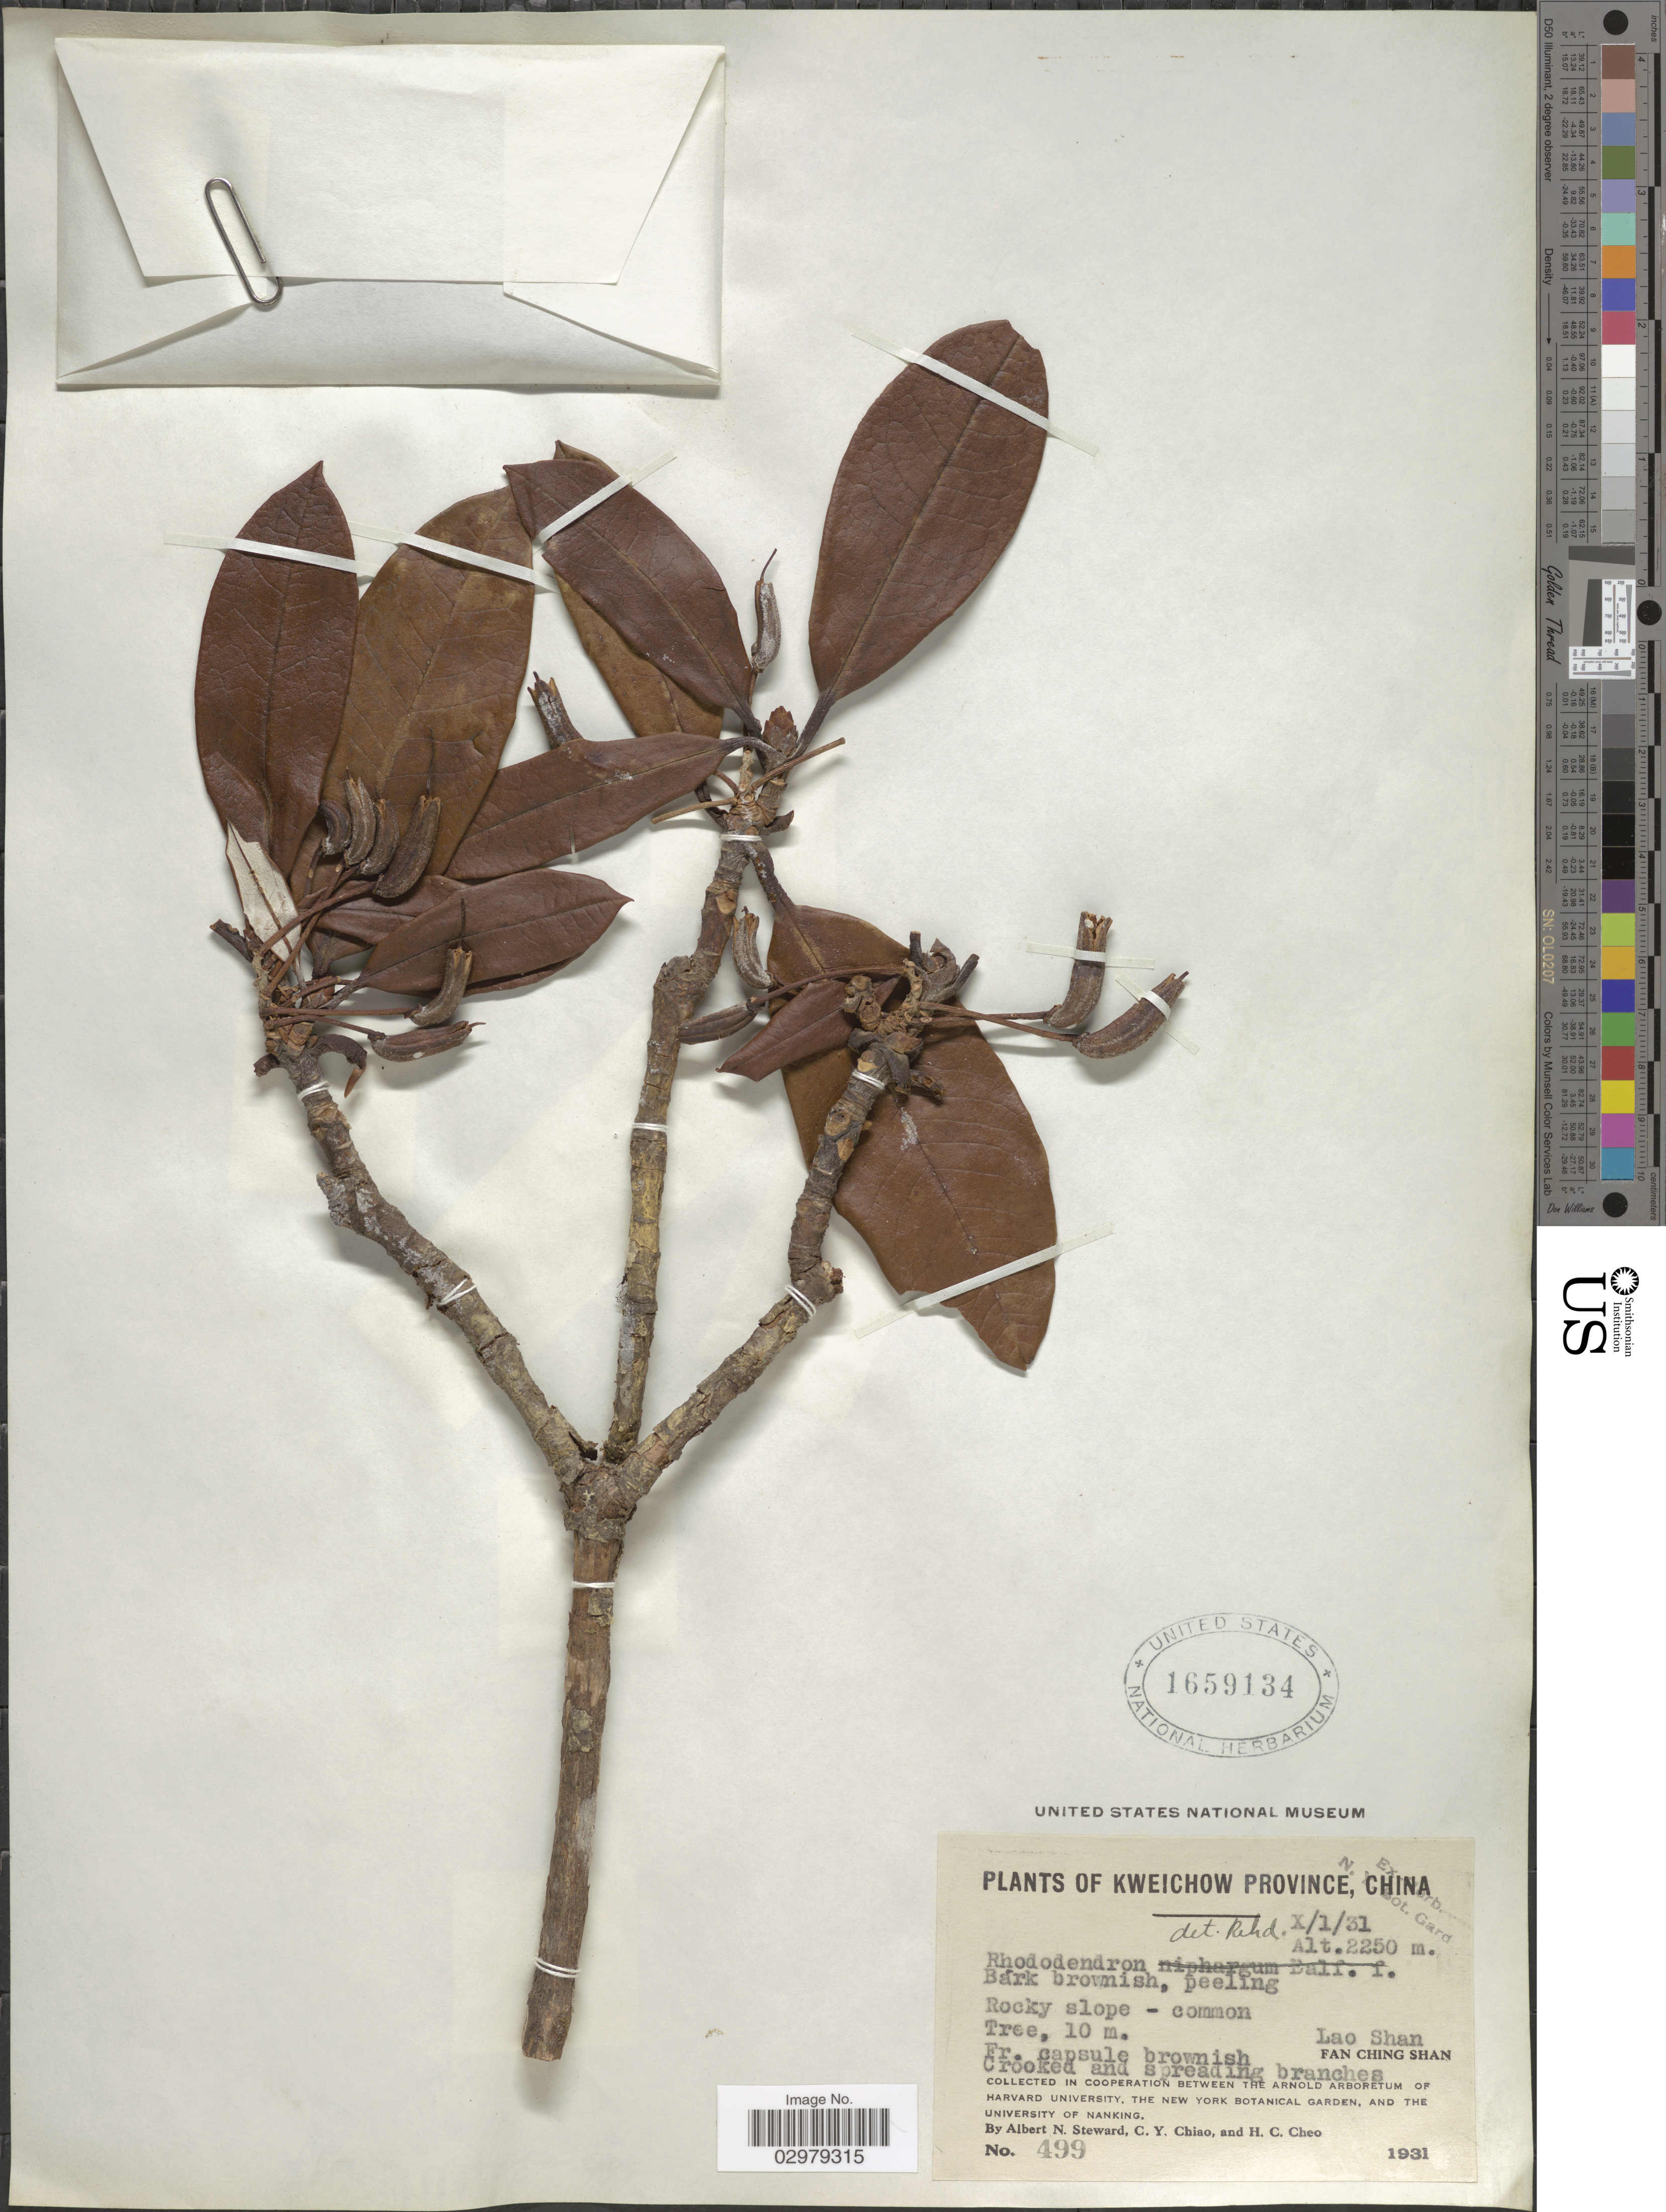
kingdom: Plantae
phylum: Tracheophyta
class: Magnoliopsida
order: Ericales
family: Ericaceae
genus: Rhododendron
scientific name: Rhododendron sp.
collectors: A. N. Steward, C. Y. Chiao & H. Cheo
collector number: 499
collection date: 1931-10-01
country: China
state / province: Guizhou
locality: Kweichow Province. Lao Shan Fan Ching Shan.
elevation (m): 2250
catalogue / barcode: US 1659134